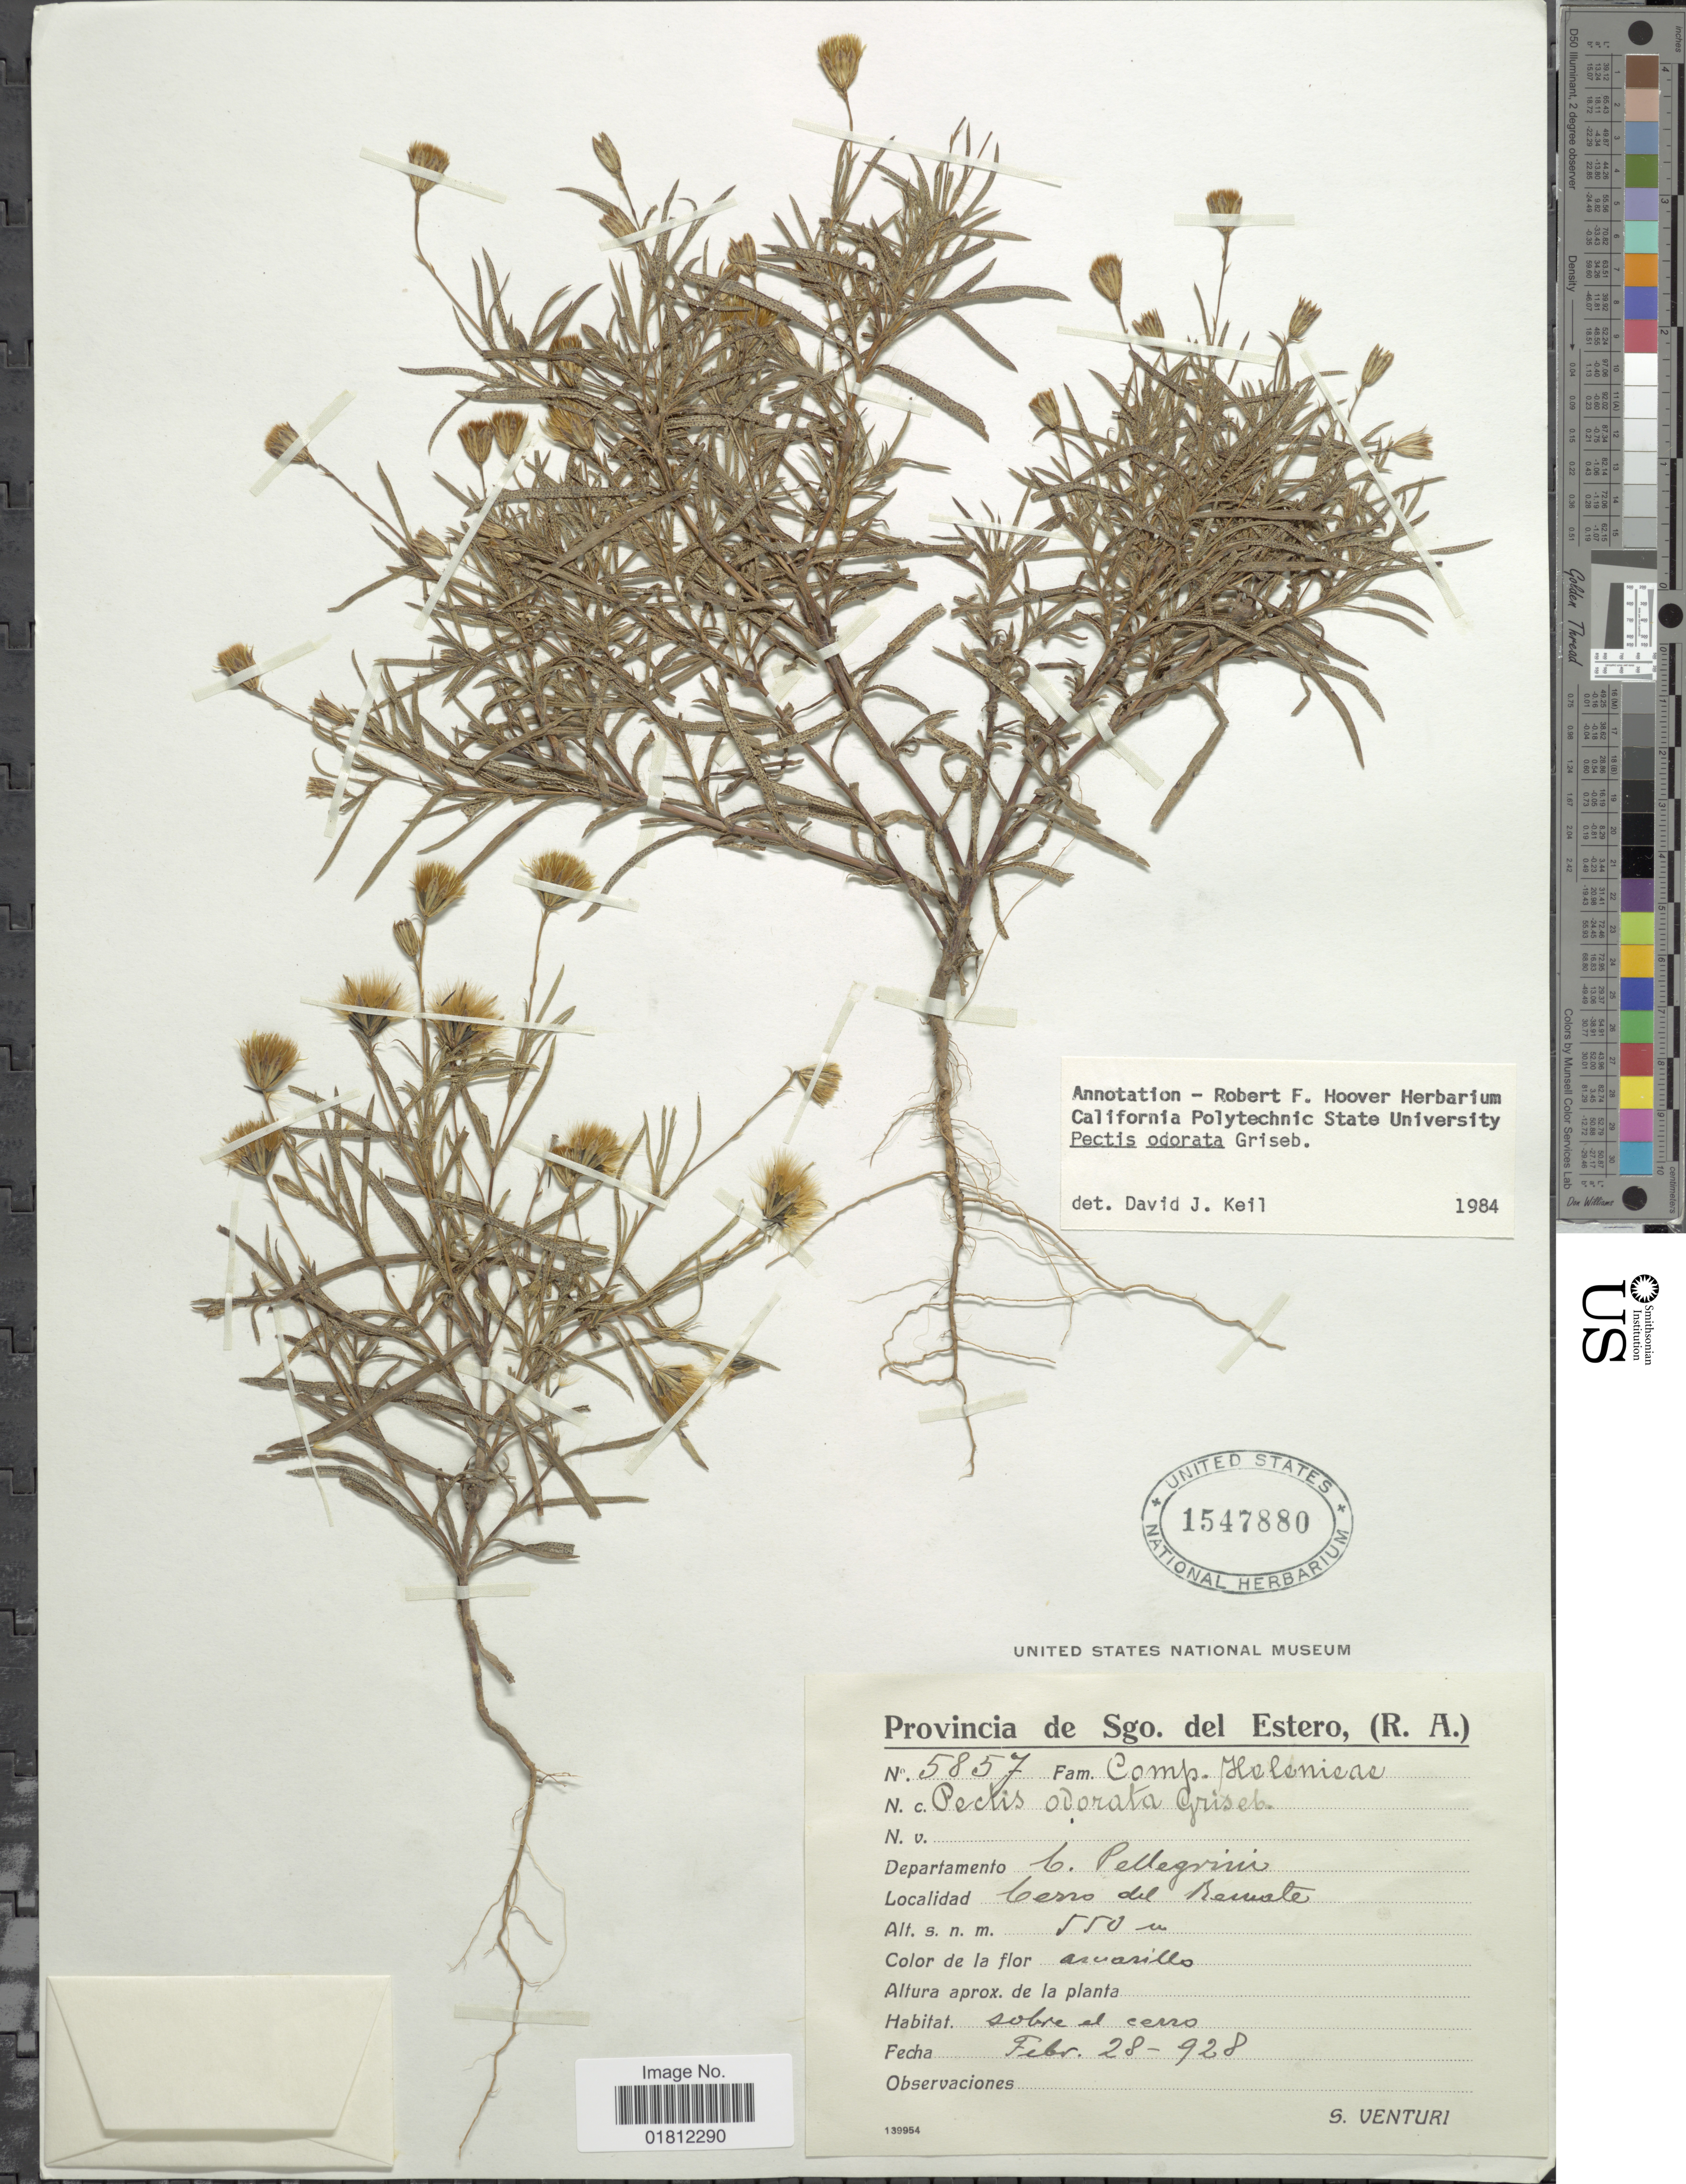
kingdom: Plantae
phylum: Tracheophyta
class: Magnoliopsida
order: Asterales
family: Asteraceae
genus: Pectis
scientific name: Pectis odorata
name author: Griseb.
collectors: S. Venturi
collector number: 5857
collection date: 1928-02-28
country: Argentina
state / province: Santiago del Estero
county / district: Pellegrini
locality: Cerro del Remate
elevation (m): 550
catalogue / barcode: US 1547880